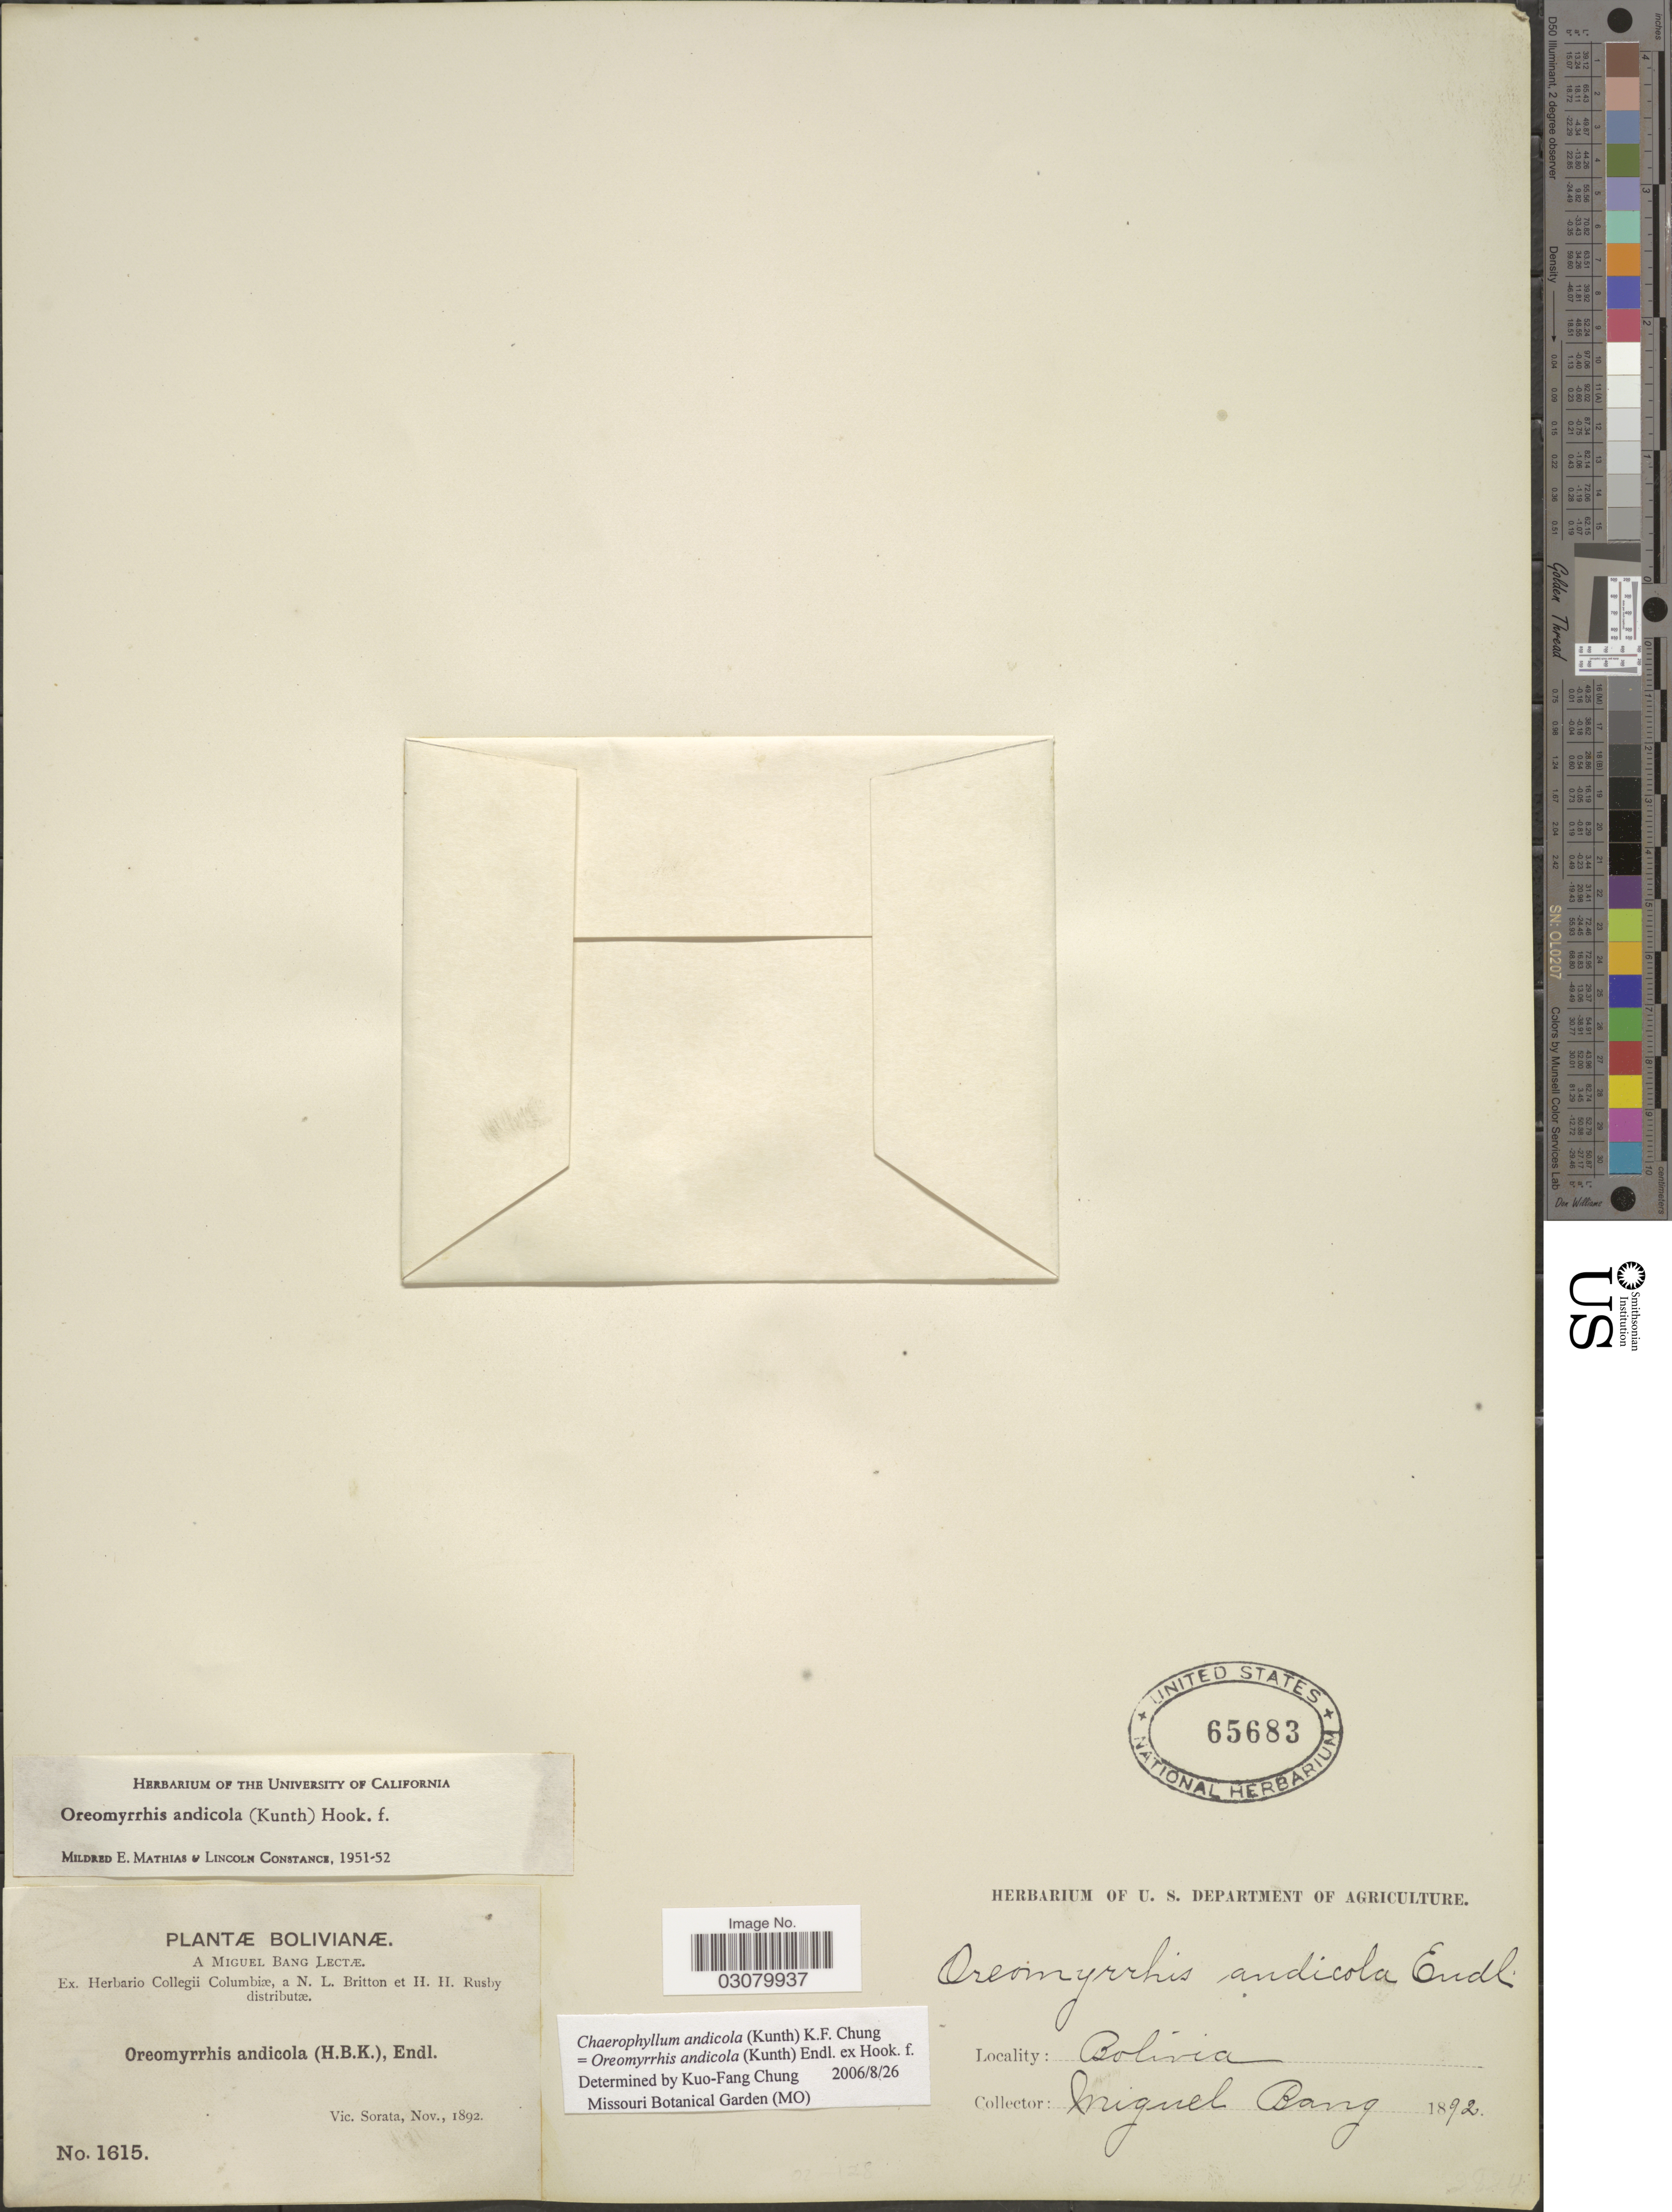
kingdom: Plantae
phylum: Tracheophyta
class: Magnoliopsida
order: Apiales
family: Apiaceae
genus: Oreomyrrhis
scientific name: Oreomyrrhis andicola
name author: (Kunth) Endl. ex Hook. f.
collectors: M. Bang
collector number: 1615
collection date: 1892-11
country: Bolivia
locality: Vic. Sorata.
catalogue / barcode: US 65683